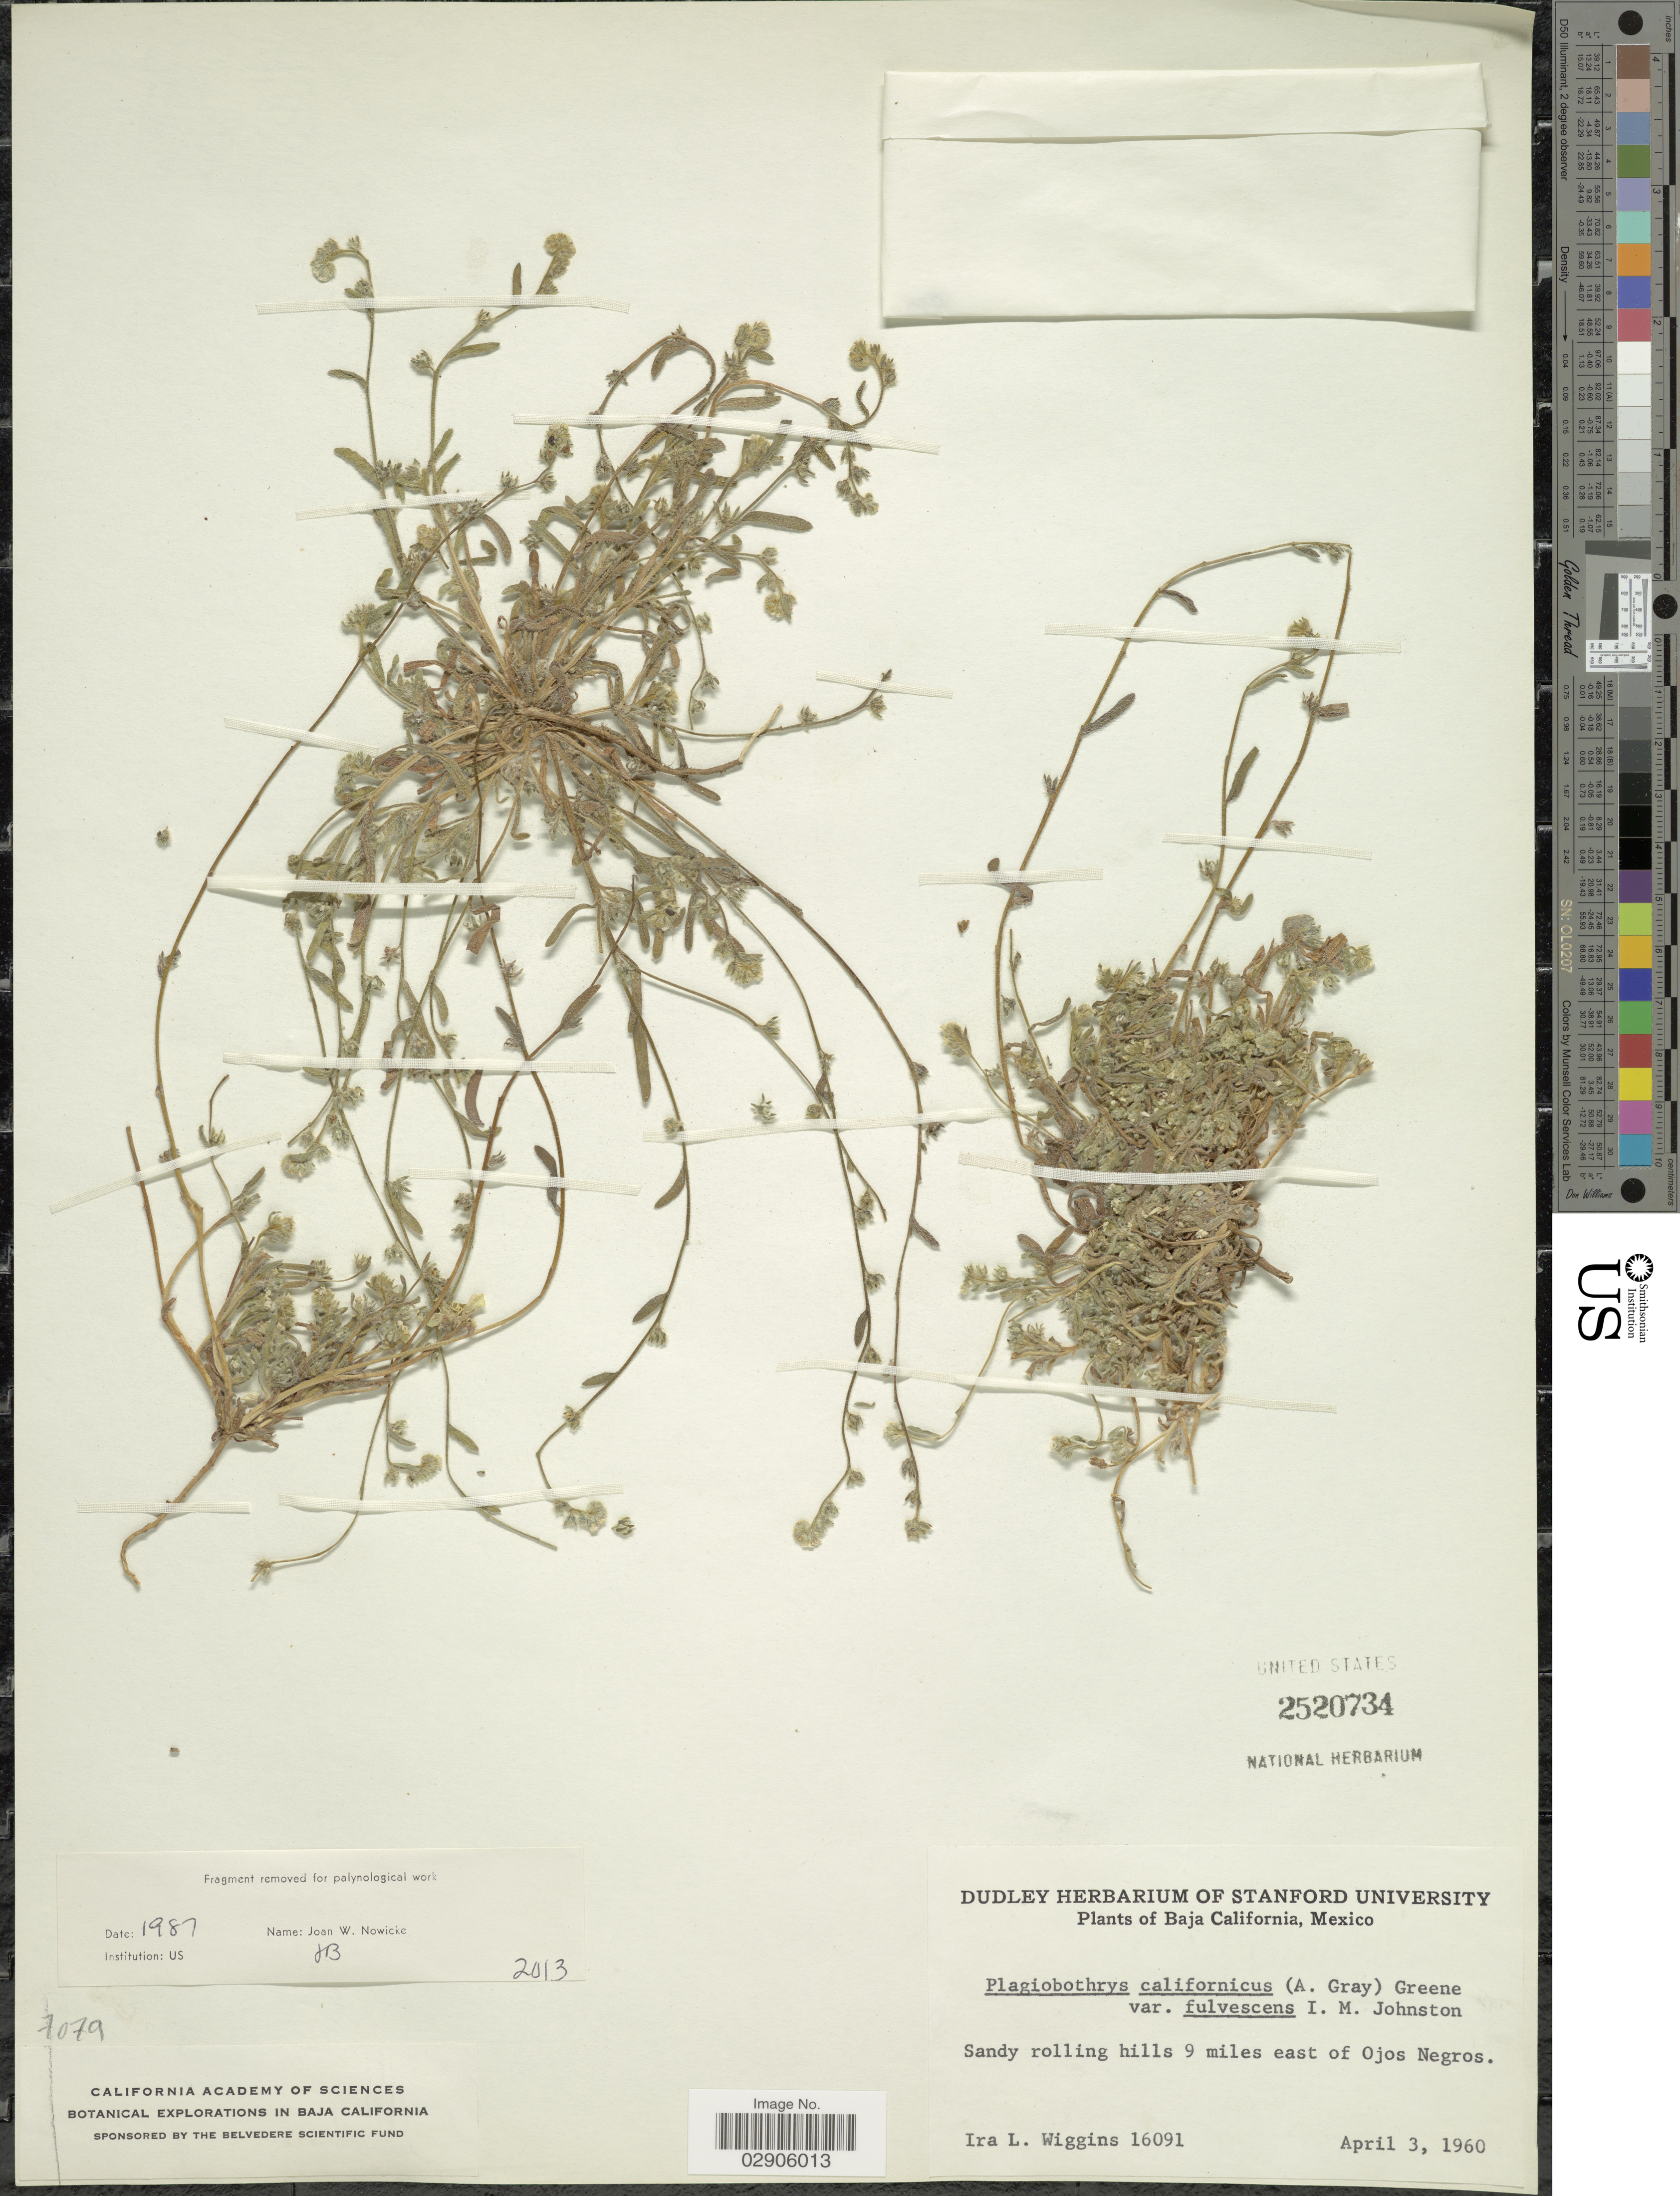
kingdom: Plantae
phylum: Tracheophyta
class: Magnoliopsida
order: Boraginales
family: Boraginaceae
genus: Plagiobothrys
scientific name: Plagiobothrys californicus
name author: (A. Gray) Greene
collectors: I. L. Wiggins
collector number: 16091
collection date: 1960-04-03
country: Mexico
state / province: Baja California Norte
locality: Baja California, Mexico, Sandy rolling hills 9 miles east of Ojos Negros.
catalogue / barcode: US 2520734